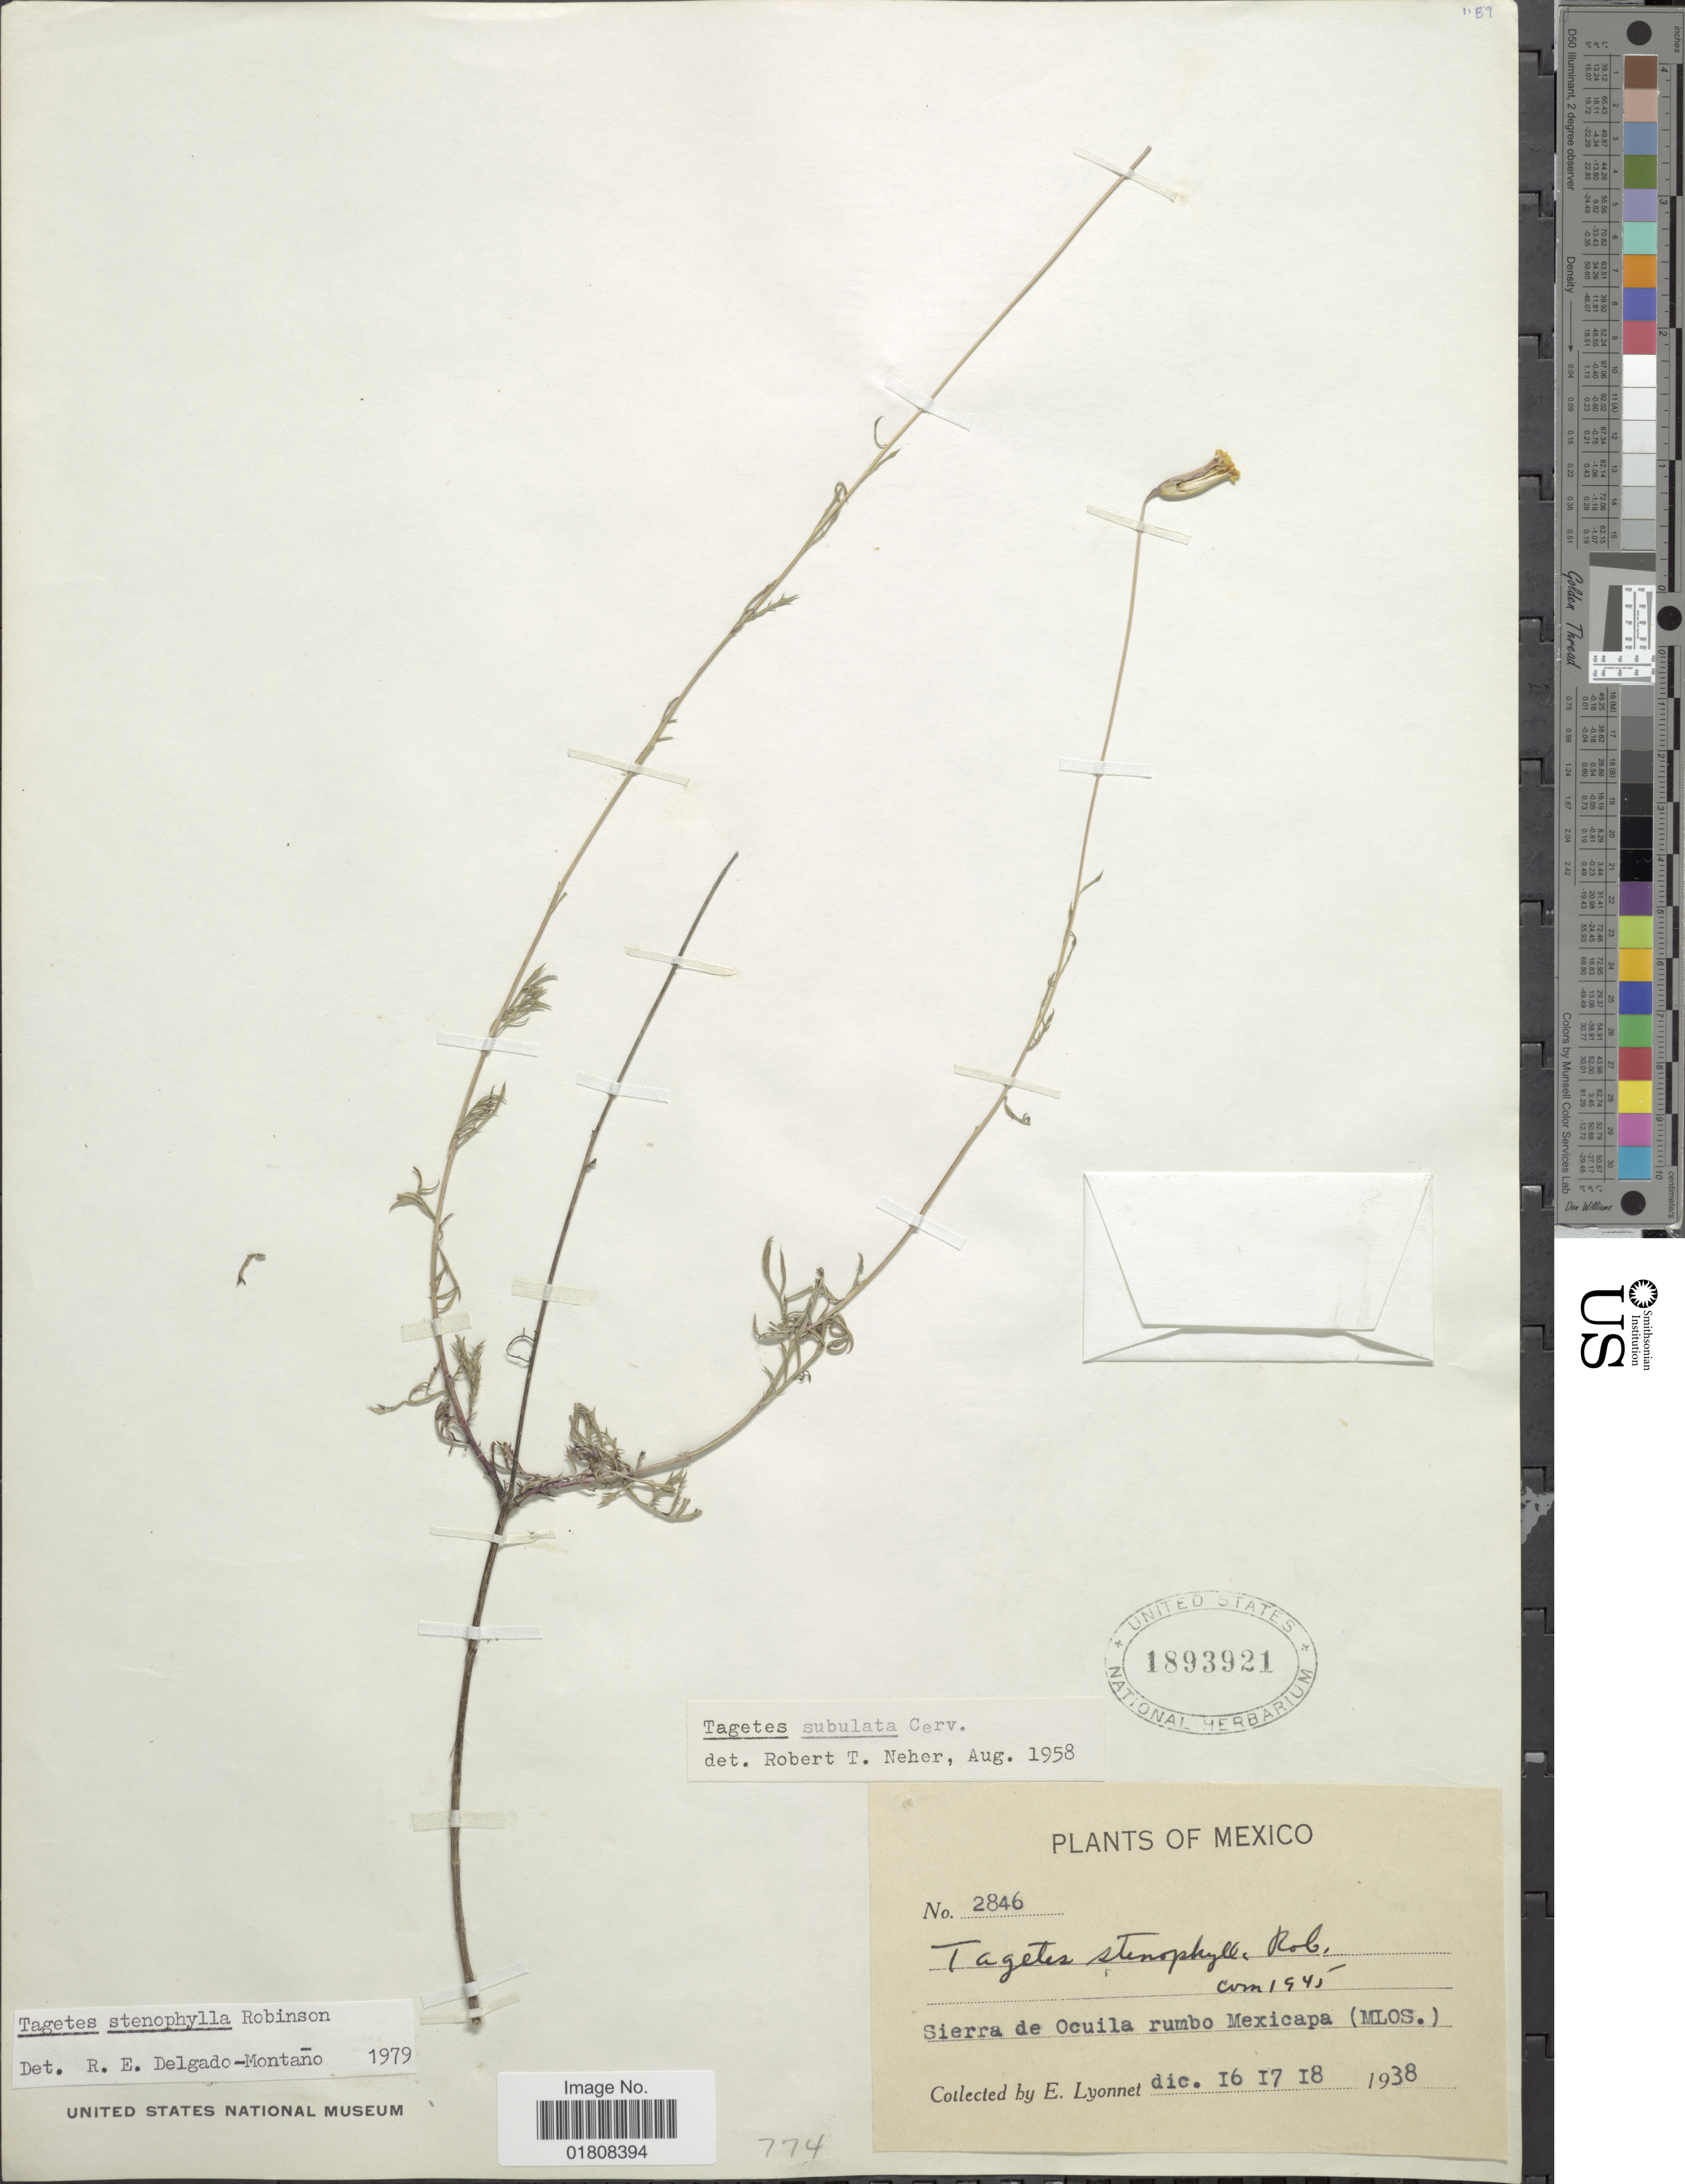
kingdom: Plantae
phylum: Tracheophyta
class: Magnoliopsida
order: Asterales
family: Asteraceae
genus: Tagetes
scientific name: Tagetes stenophylla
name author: B.L. Rob.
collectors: E. Lyonnet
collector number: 2846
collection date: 1938-12-16/1938-12-18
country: Mexico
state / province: Morelos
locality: Sierra de Ocuila rumbo Mexicapa (Mlos.)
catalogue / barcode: US 1893921